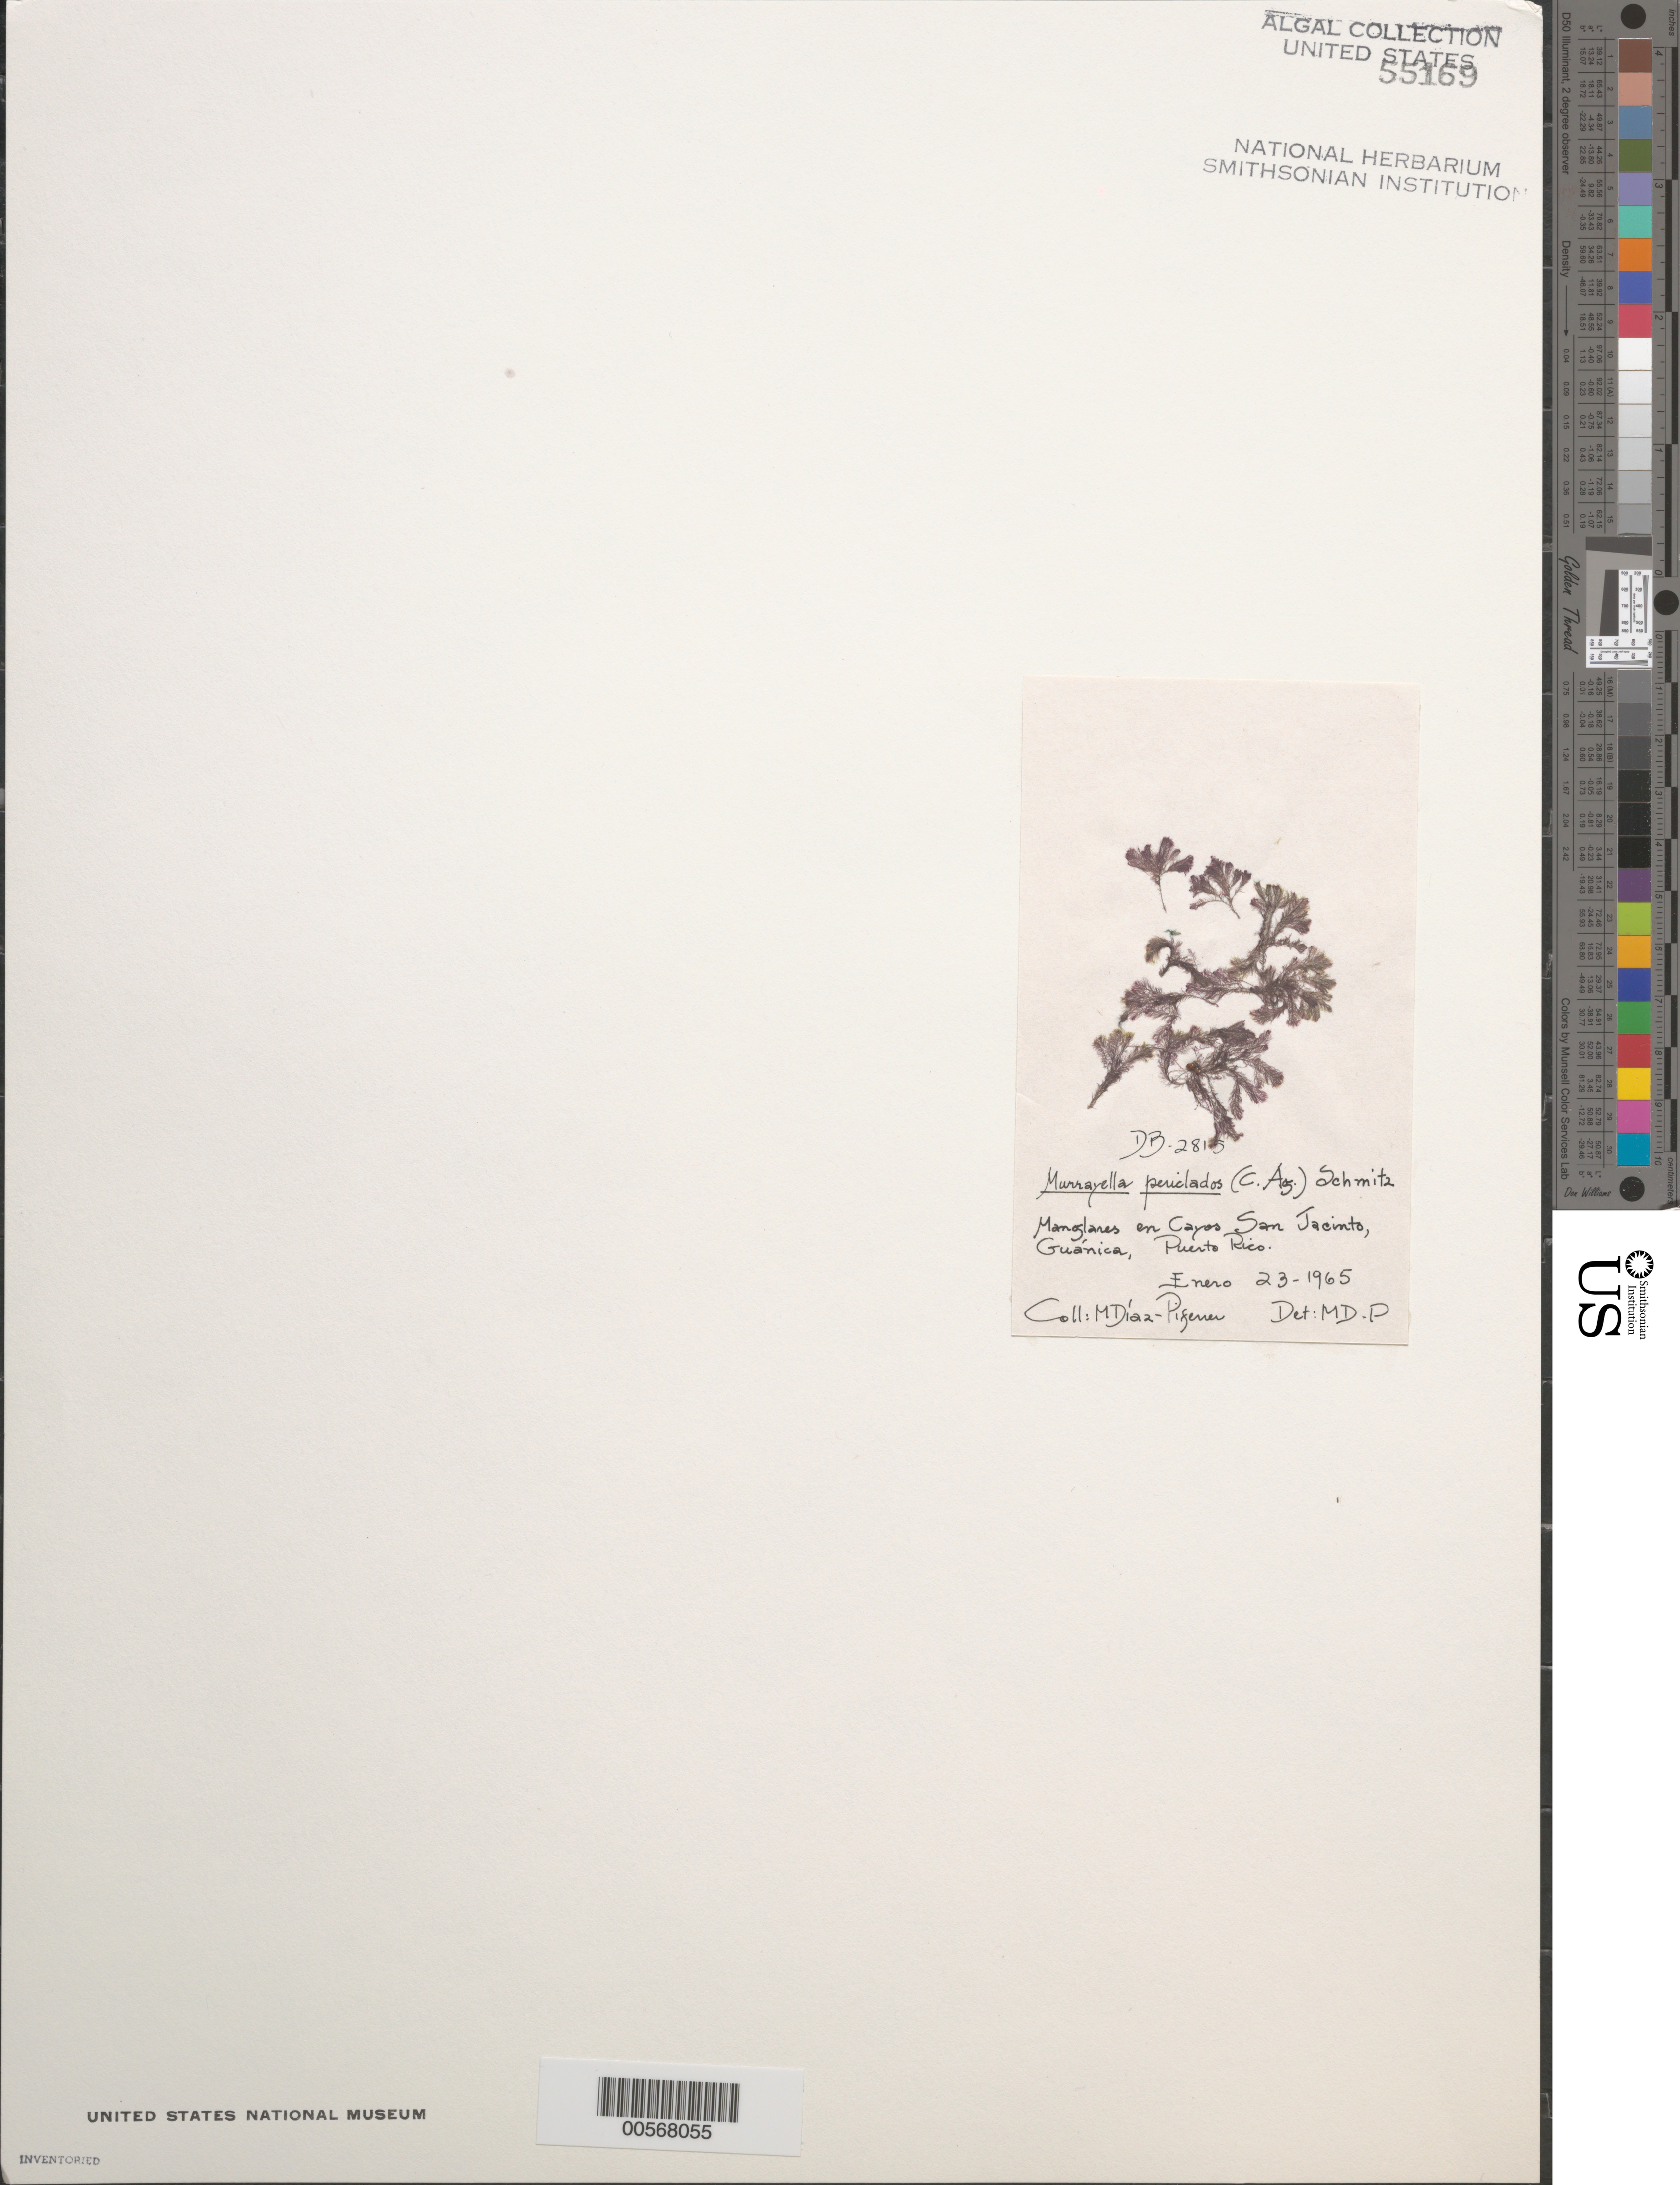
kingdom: Plantae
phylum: Rhodophyta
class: Florideophyceae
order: Ceramiales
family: Rhodomelaceae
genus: Murrayella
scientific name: Murrayella periclados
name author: (C. Agardh) F. Schmitz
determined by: Diaz-Piferrer, M.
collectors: M. Diaz-Piferrer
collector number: Db-2815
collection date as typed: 23 Jan 1965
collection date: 1965-01-23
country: Puerto Rico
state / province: Guanica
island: Cayos de San Jacinto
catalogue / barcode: US 55169